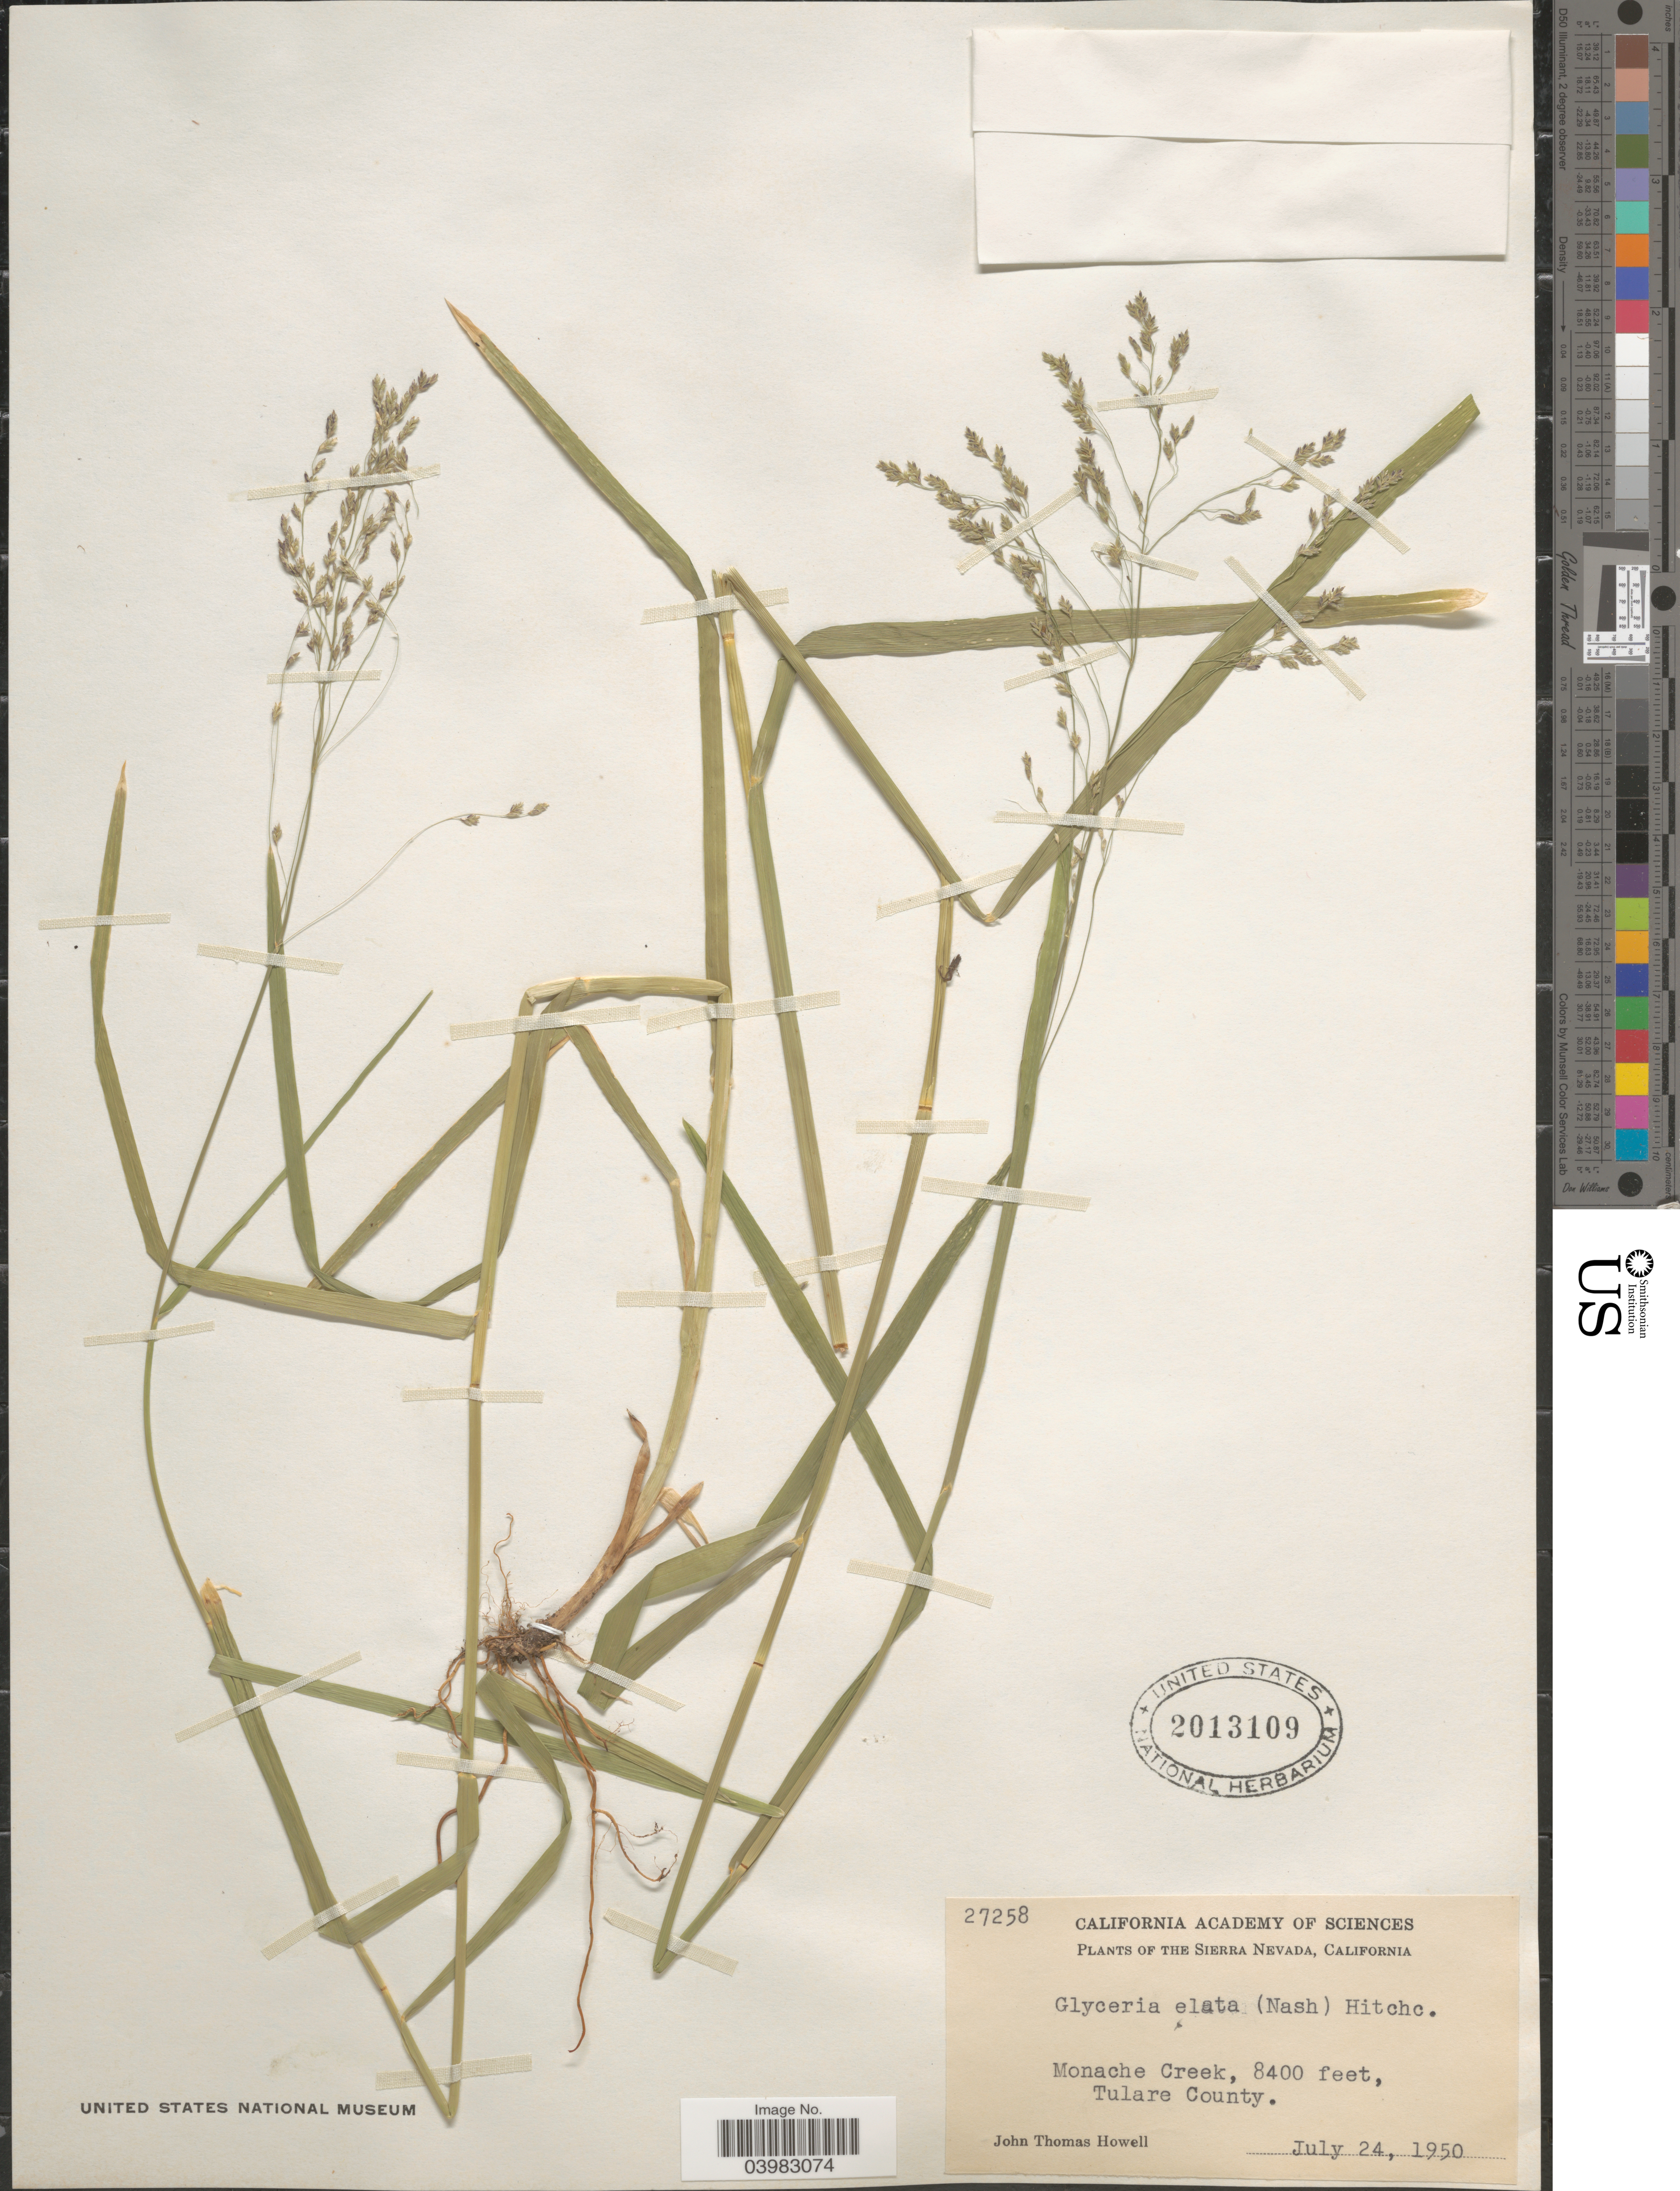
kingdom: Plantae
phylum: Tracheophyta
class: Liliopsida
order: Poales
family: Poaceae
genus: Glyceria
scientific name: Glyceria elata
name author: (Nash) M.E. Jones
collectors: J. T. Howell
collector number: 27258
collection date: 1950-07-24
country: United States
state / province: California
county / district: Tulare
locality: The Sierra Nevada. Monache Creek, Tulare County.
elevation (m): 2560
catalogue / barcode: US 2013109